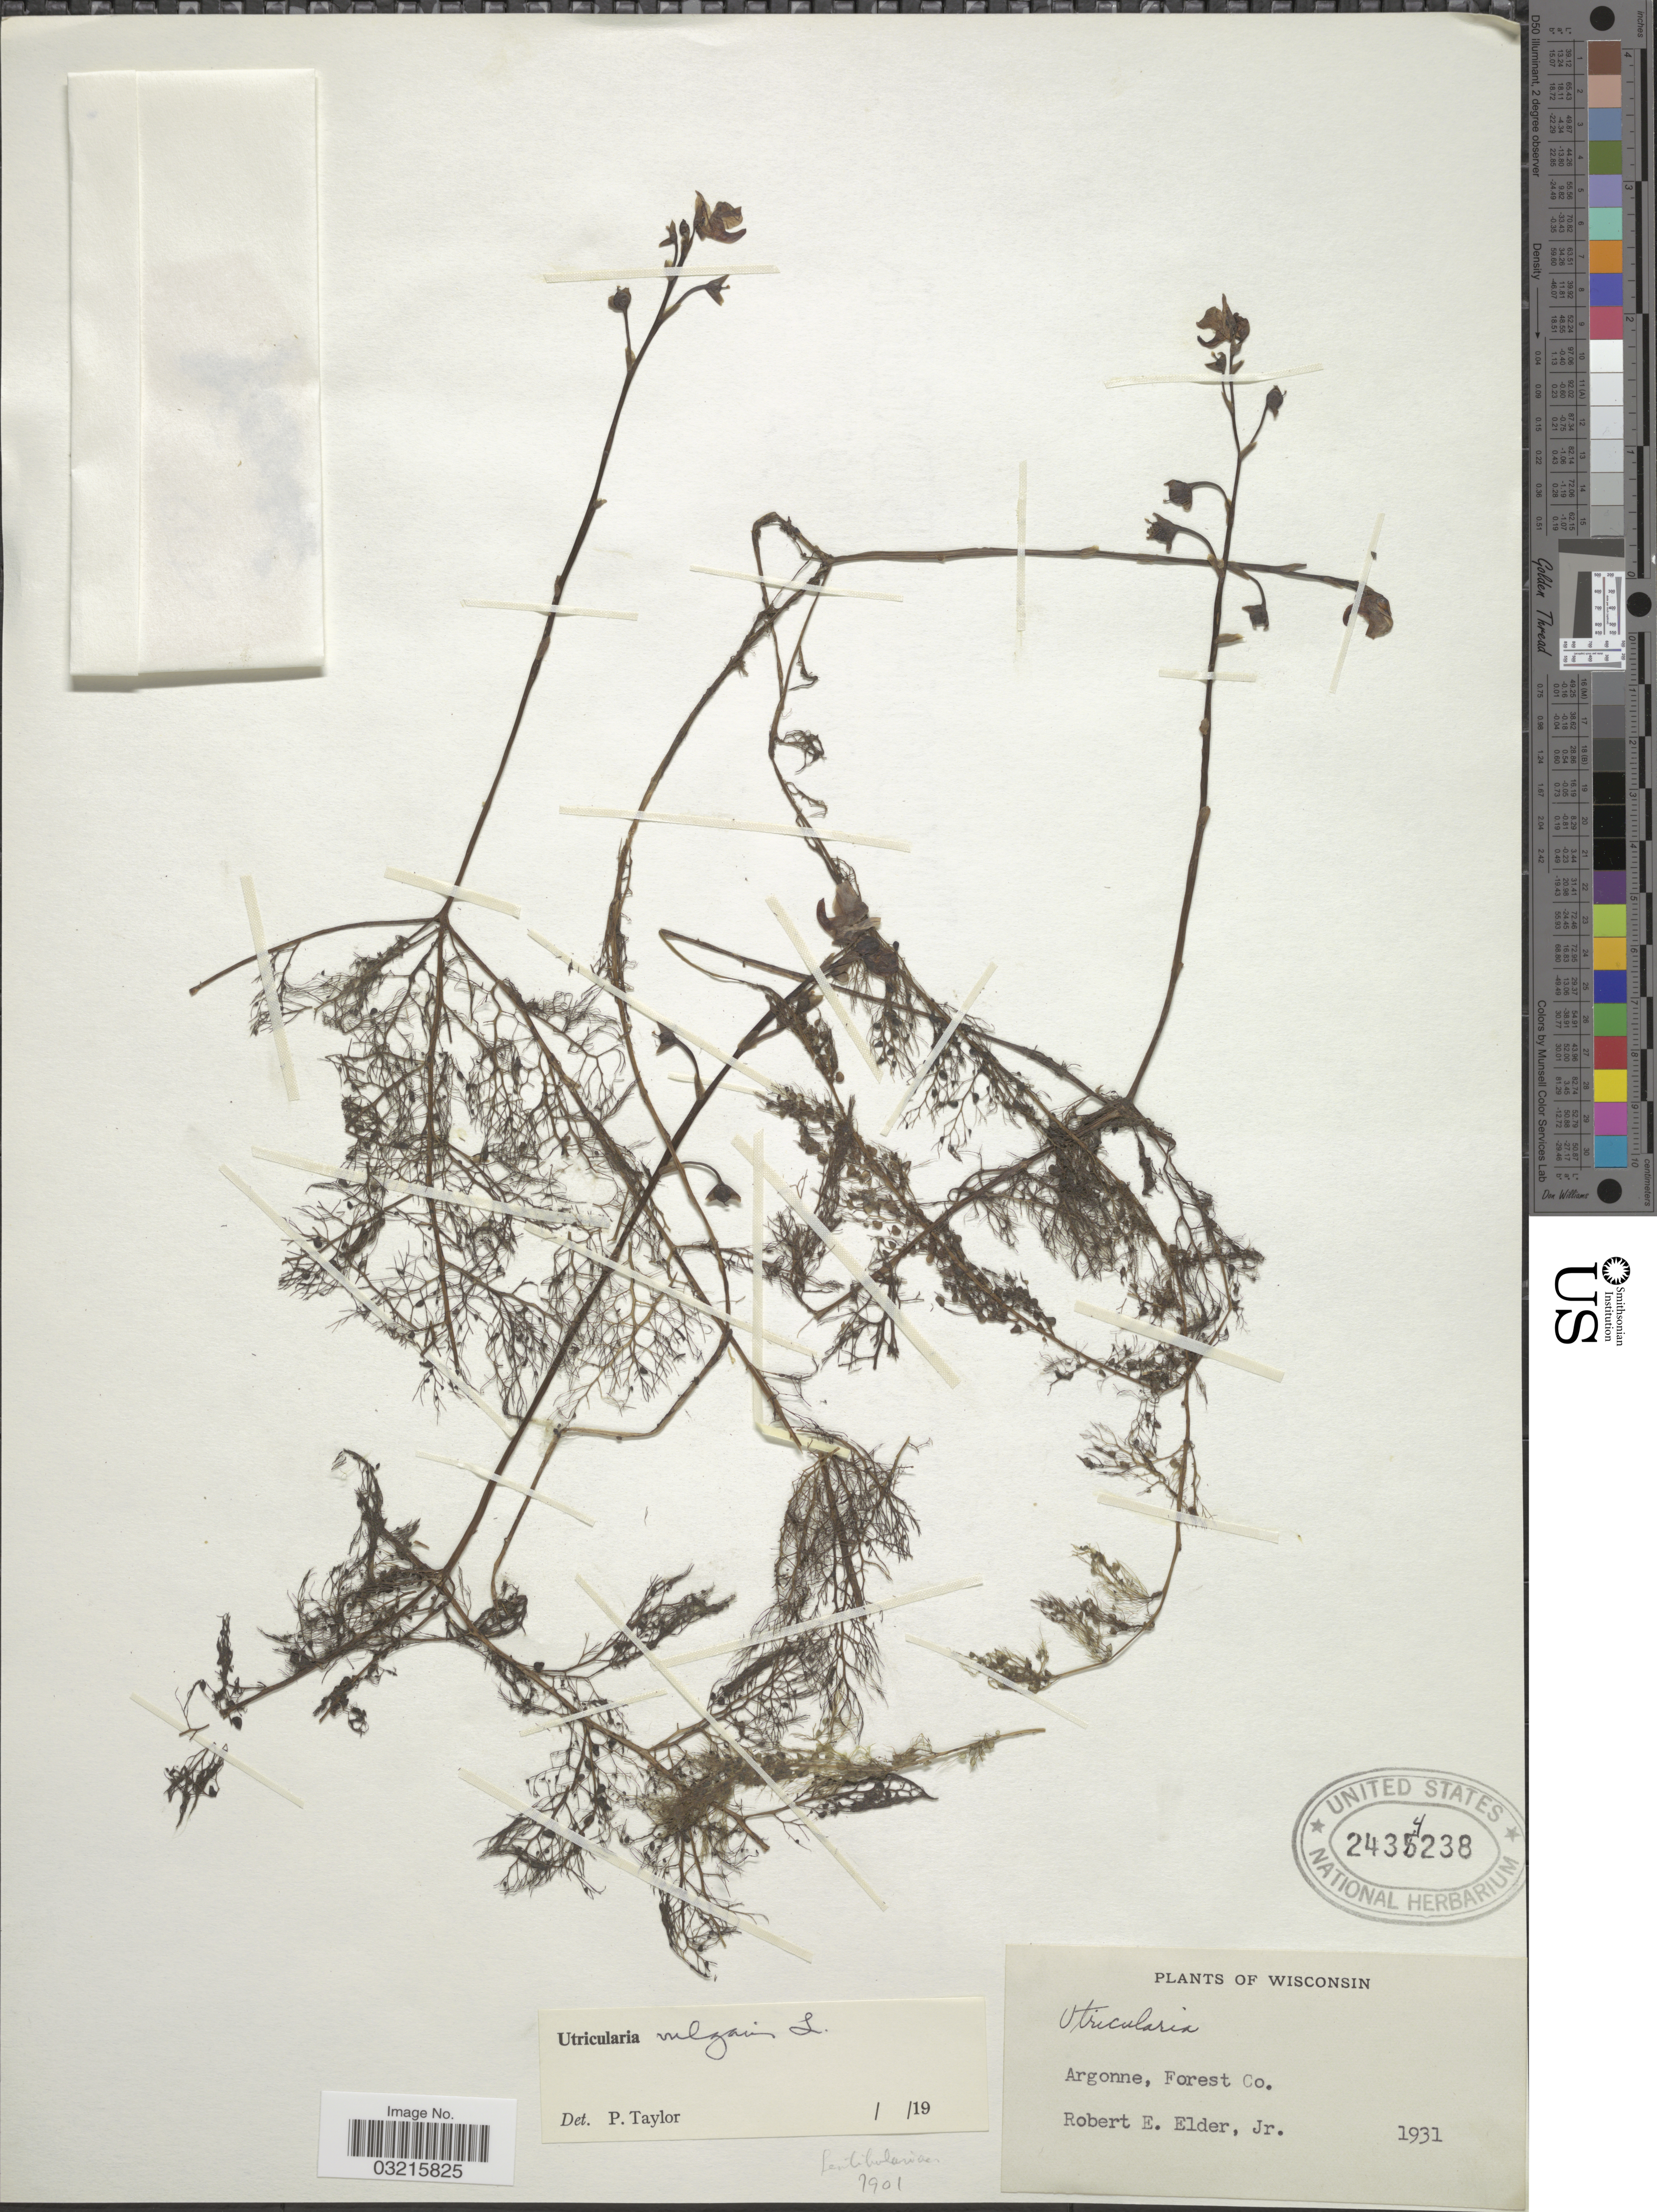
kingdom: Plantae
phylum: Tracheophyta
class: Magnoliopsida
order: Lamiales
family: Lentibulariaceae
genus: Utricularia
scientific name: Utricularia vulgaris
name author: L.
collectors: R. E. Elder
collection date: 1931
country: United States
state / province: Wisconsin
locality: Argonne, Forest Co.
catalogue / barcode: US 2434238